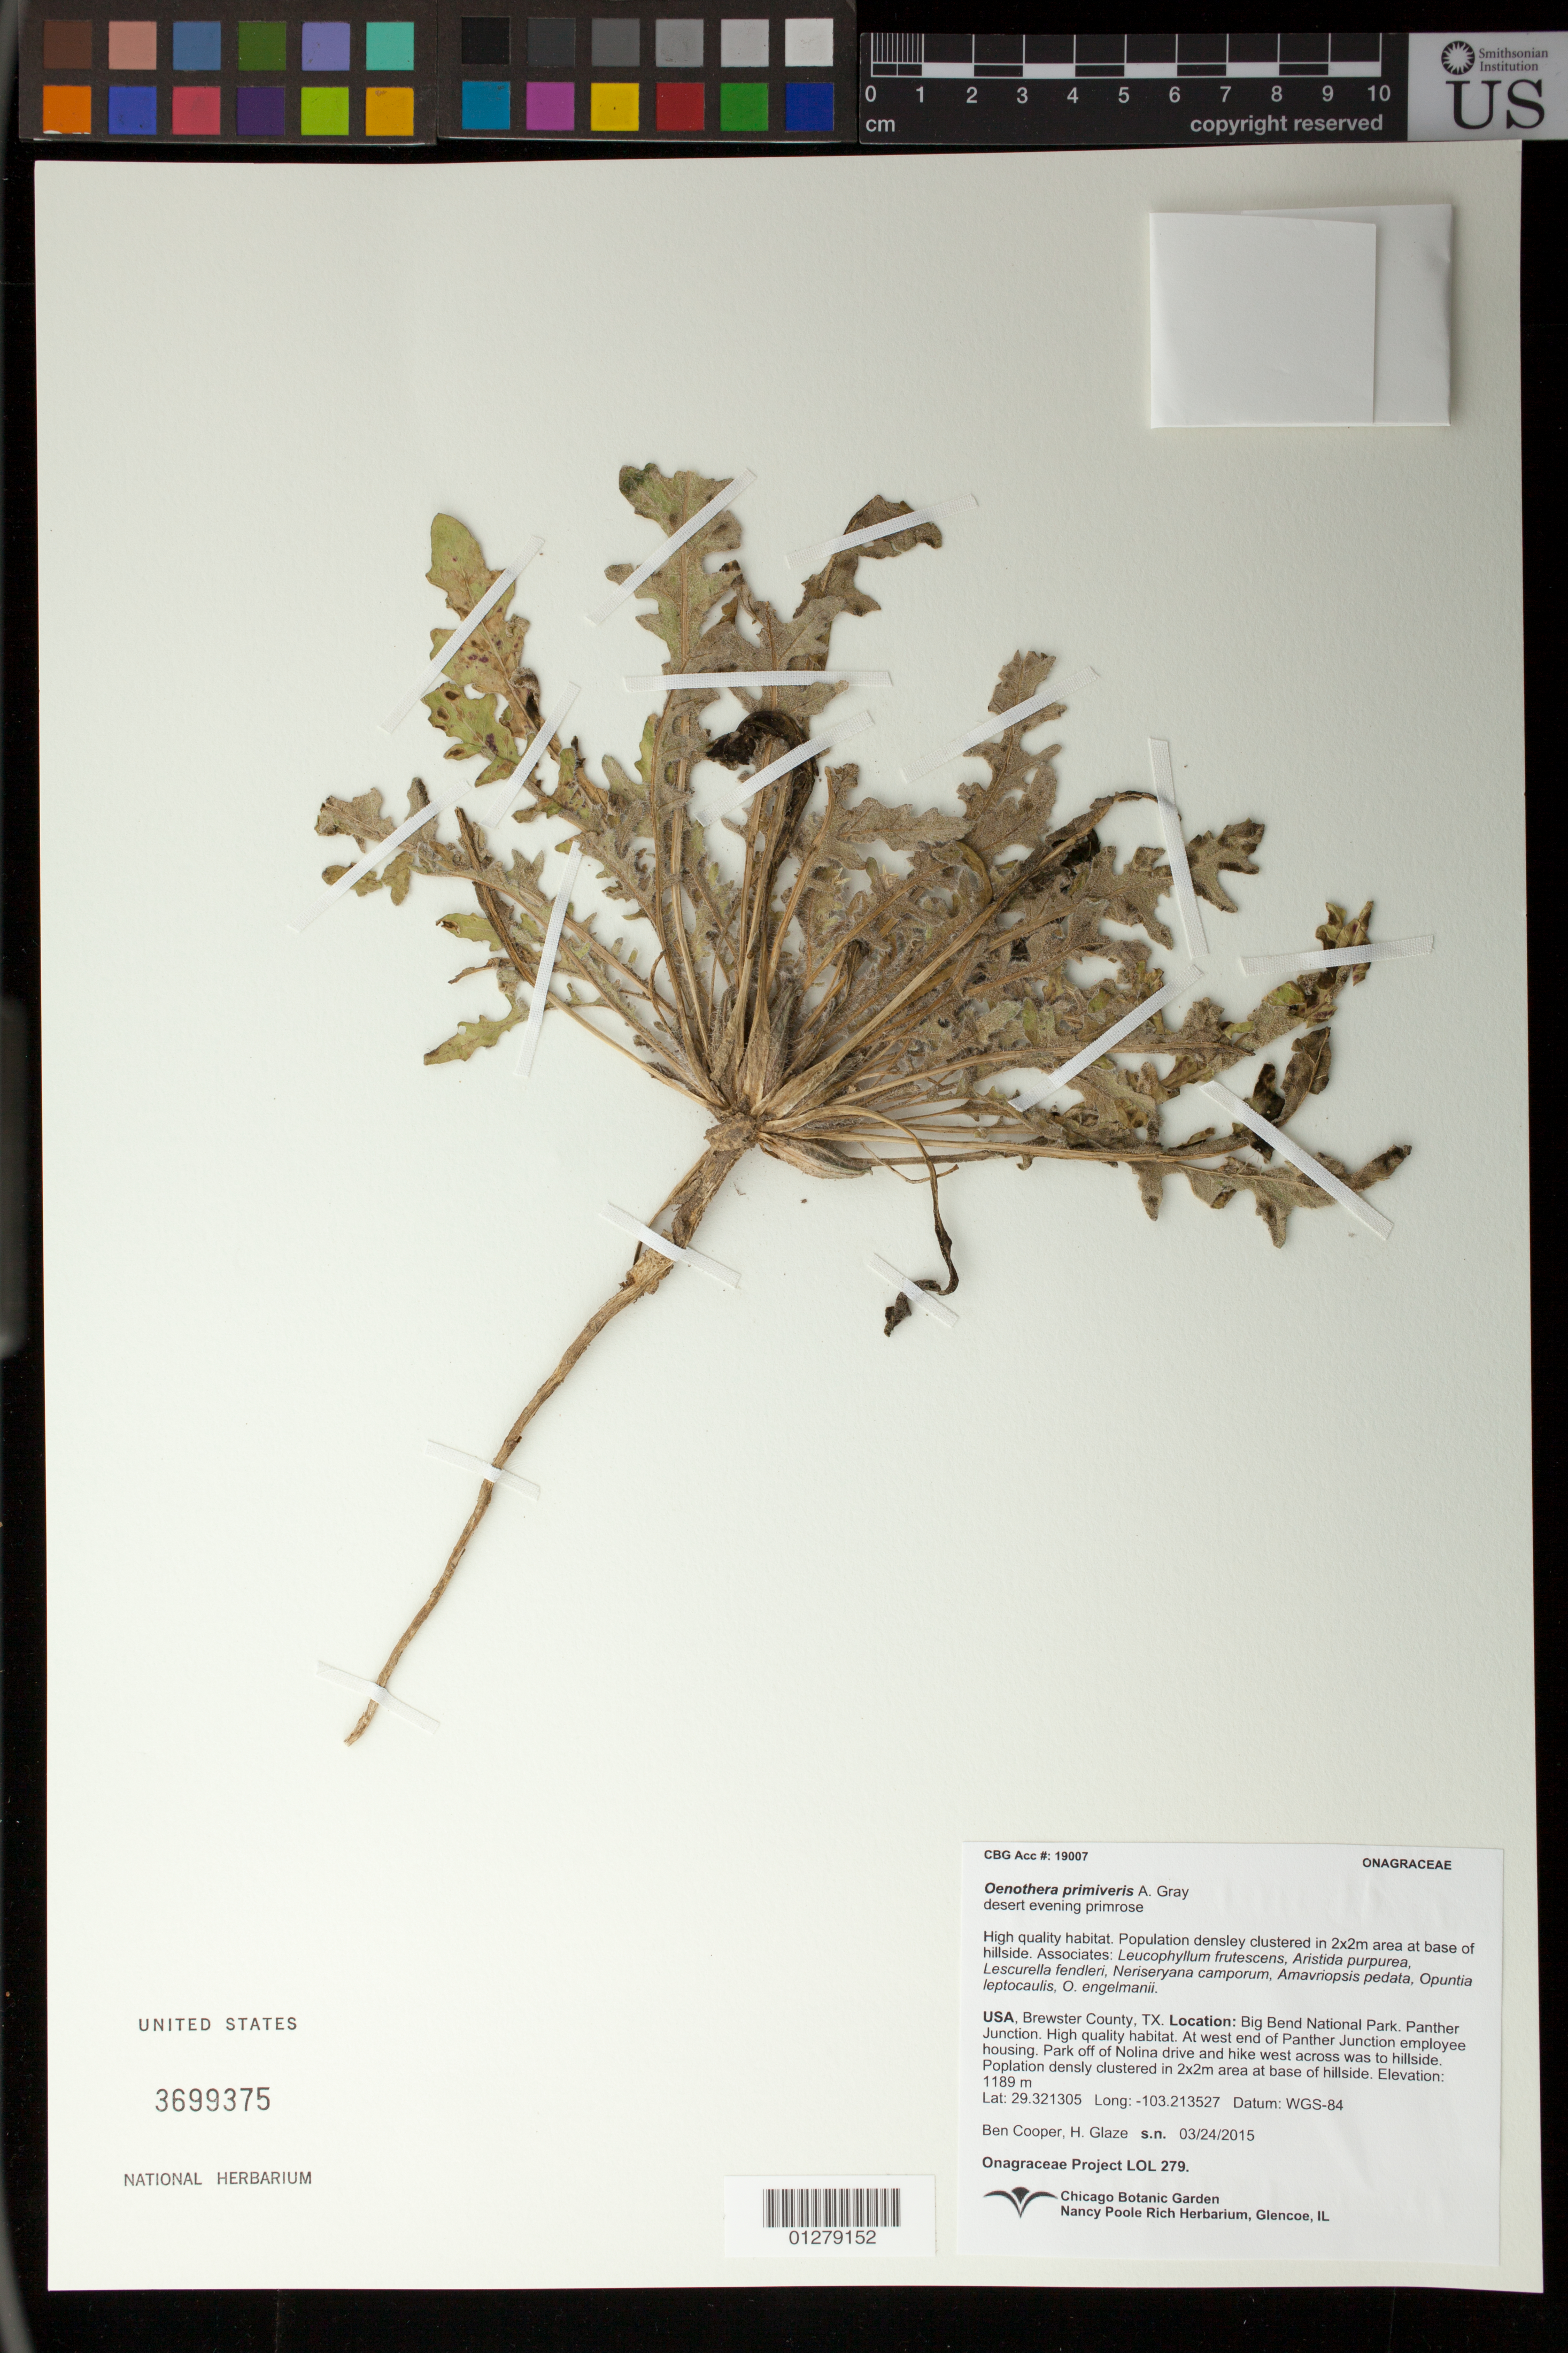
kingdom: Plantae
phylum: Tracheophyta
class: Magnoliopsida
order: Myrtales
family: Onagraceae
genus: Oenothera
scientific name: Oenothera primiveris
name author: A. Gray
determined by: Wagner, W. L., (BOT), Smithsonian Institution - National Museum of Natural History (UNITED STATES)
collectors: B. J. Cooper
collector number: LOL 279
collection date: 2015-03-24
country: United States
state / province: Texas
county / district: Brewster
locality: Big Bend National Park. High quality habitat. At west end of Panther Junction employee housing. Park off of Nolina drive and hike west across was to hillside. Poplation densly clustered in 2x2m area at base of hillside.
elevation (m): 1189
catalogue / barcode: US 3699375